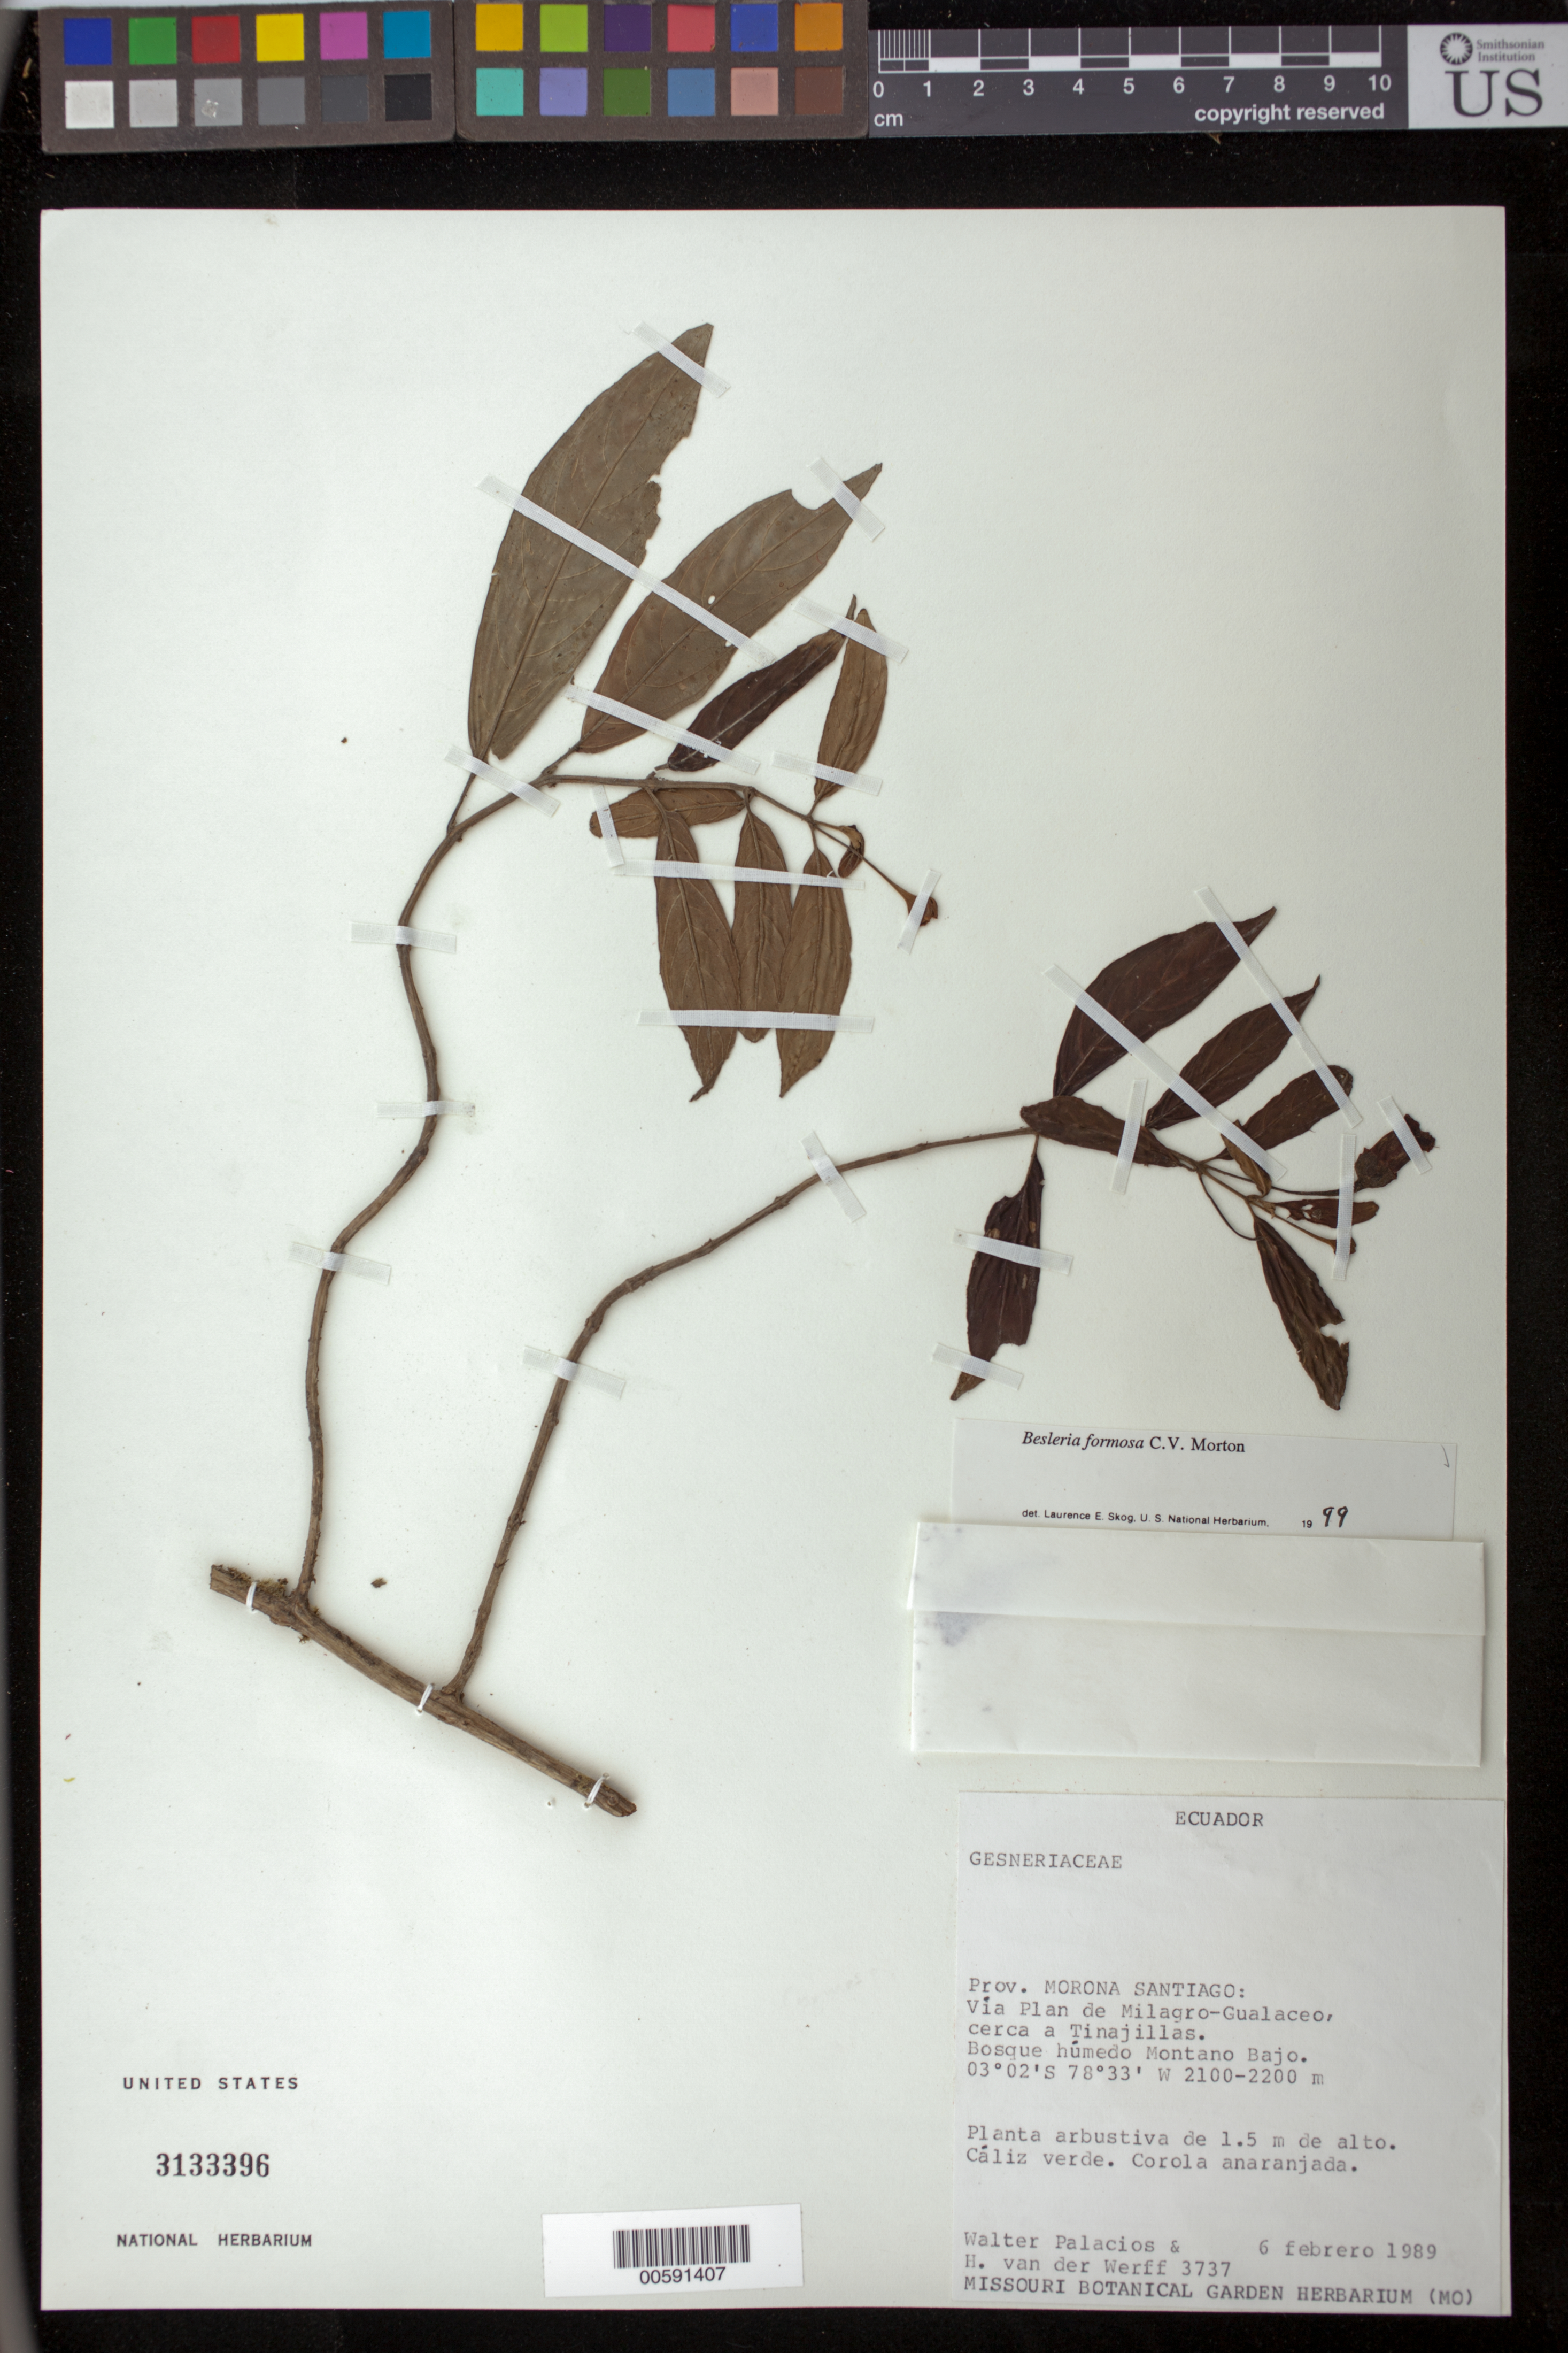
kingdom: Plantae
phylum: Tracheophyta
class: Magnoliopsida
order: Lamiales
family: Gesneriaceae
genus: Besleria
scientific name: Besleria amabilis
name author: C.V. Morton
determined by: Skog, Laurence E.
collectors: W. Palacios & H. van der Werff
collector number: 3737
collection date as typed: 06 Feb 1989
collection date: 1989-02-06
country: Ecuador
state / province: Morona-Santiago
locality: Vía Plan de Milagro-Gualaceo, cerca a Tinajillas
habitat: Bosque húmedo montano bajo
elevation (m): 2100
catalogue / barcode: US 3133396